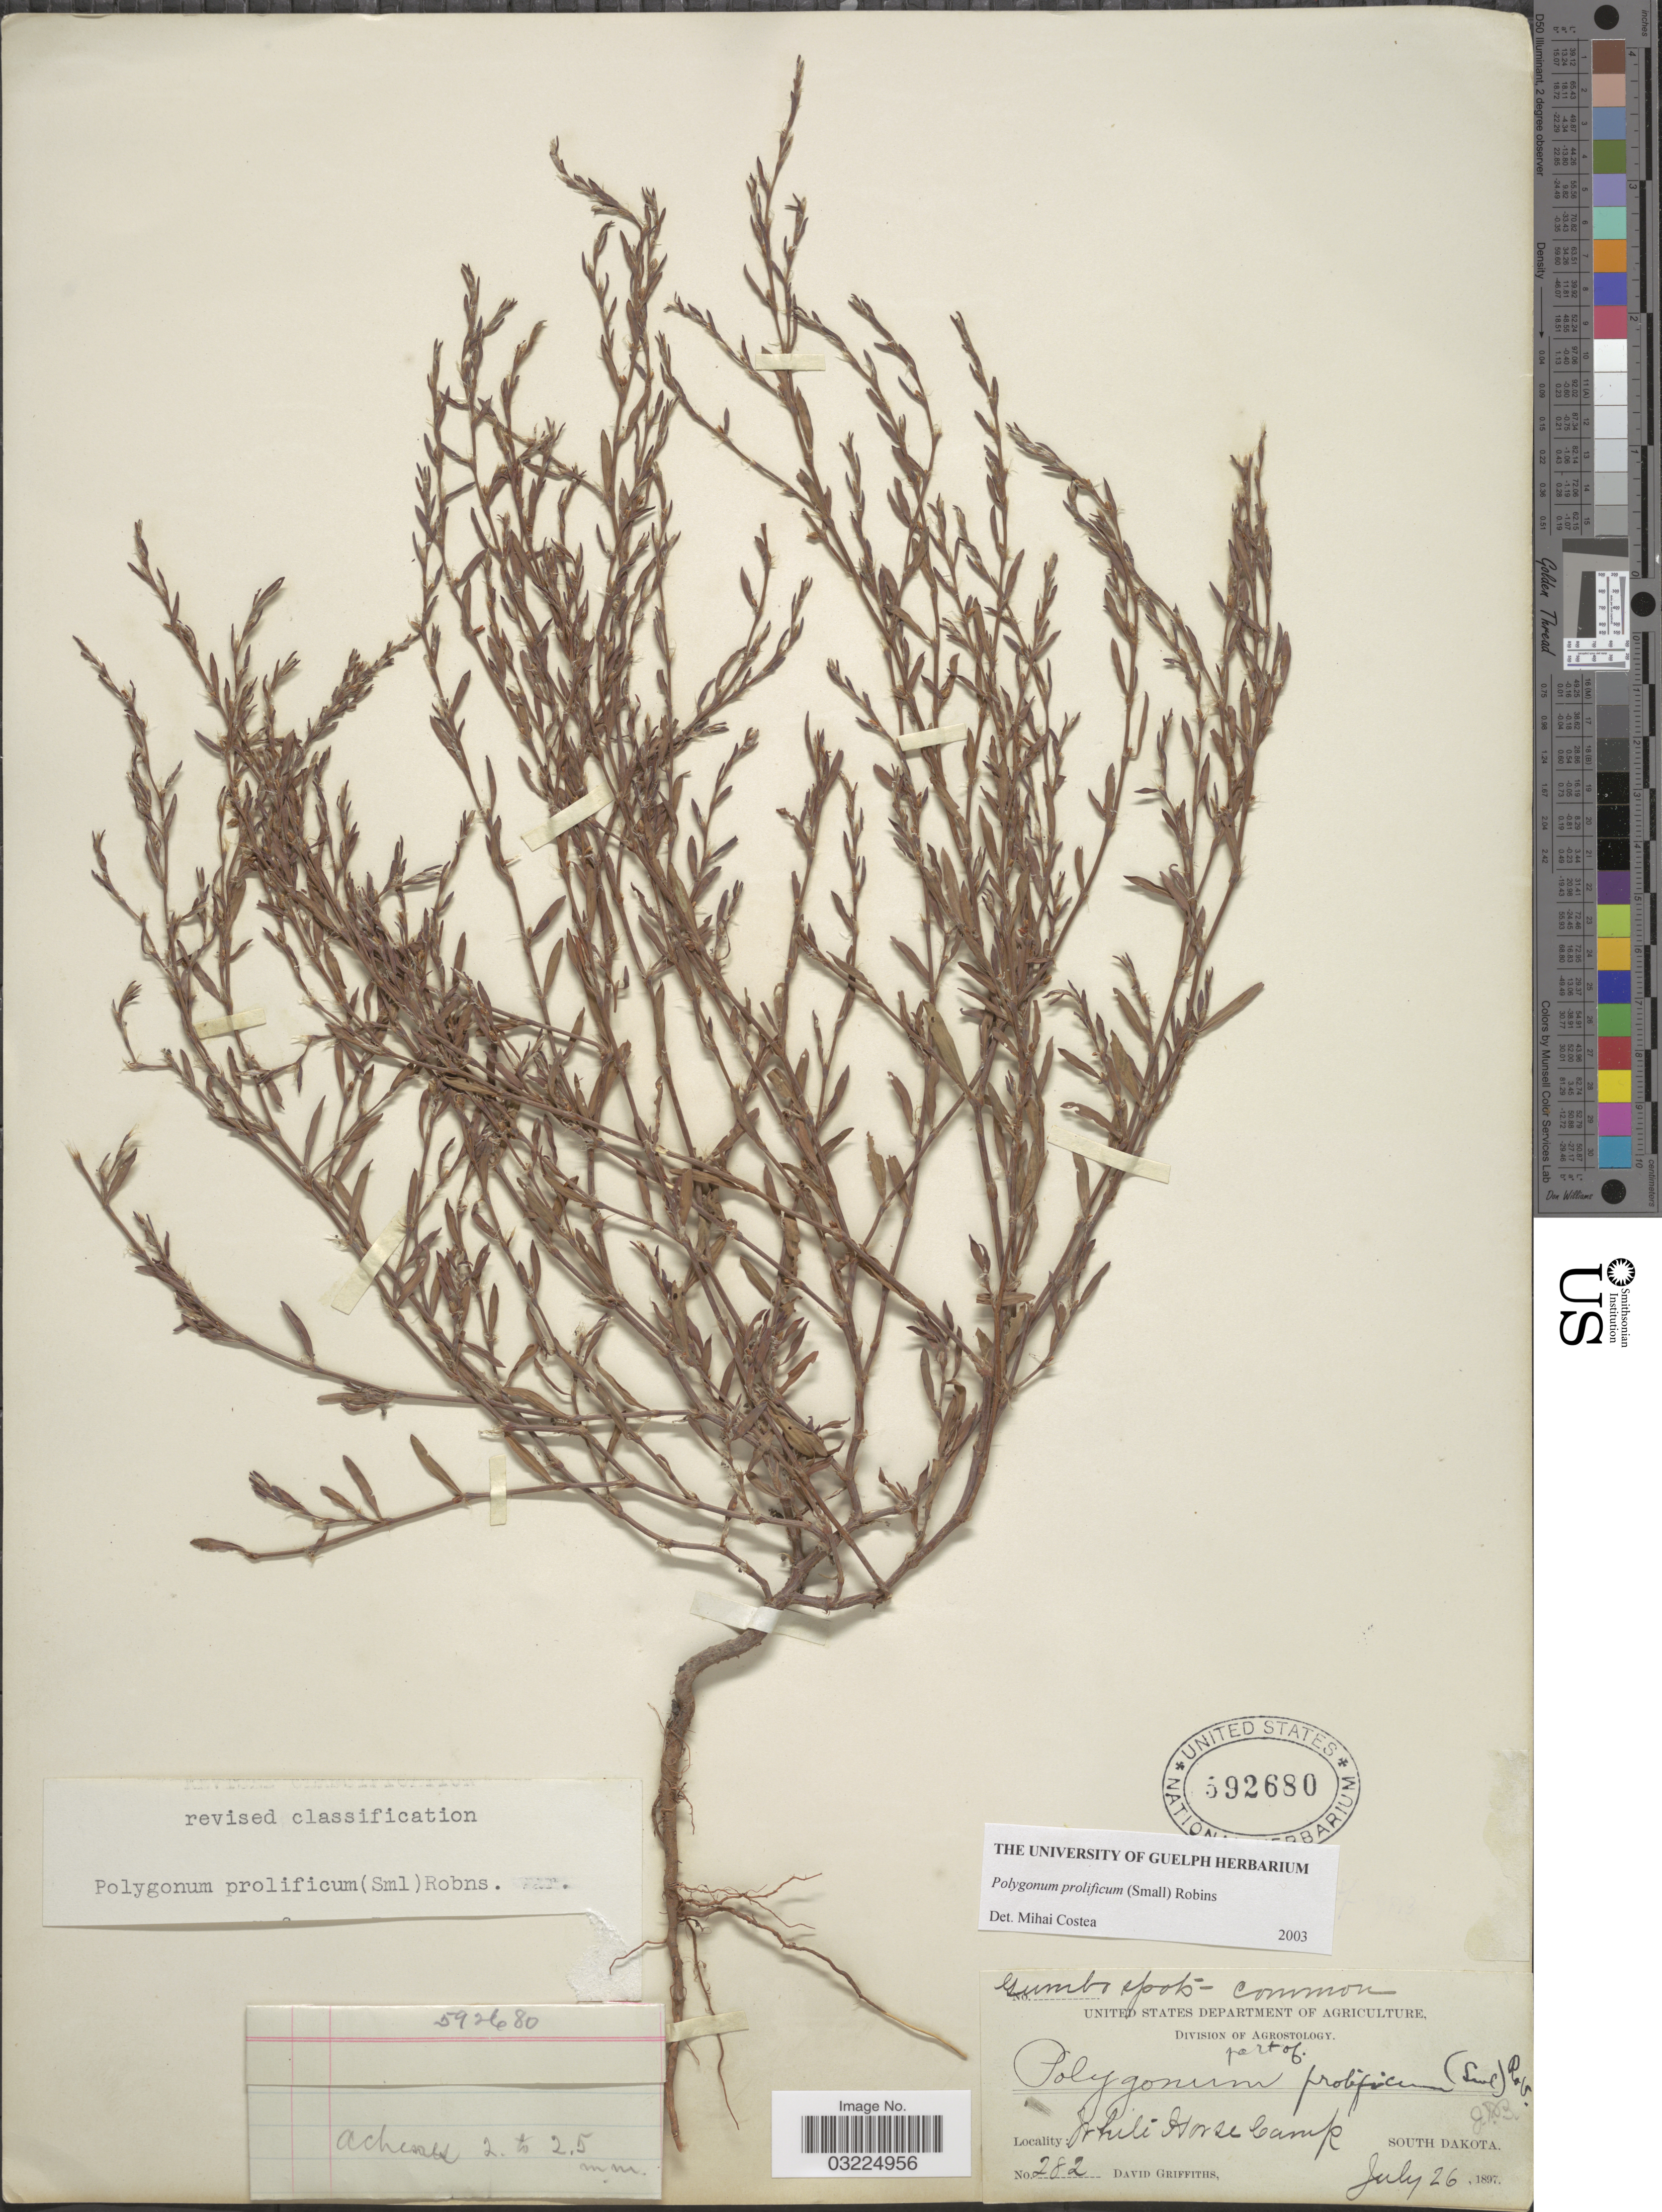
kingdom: Plantae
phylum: Tracheophyta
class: Magnoliopsida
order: Caryophyllales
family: Polygonaceae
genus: Polygonum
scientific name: Polygonum prolificum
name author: (Small) B.L. Rob.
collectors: D. Griffiths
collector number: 282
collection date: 1897-07-26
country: United States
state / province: South Dakota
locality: White Horse Camp.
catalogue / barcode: US 592680